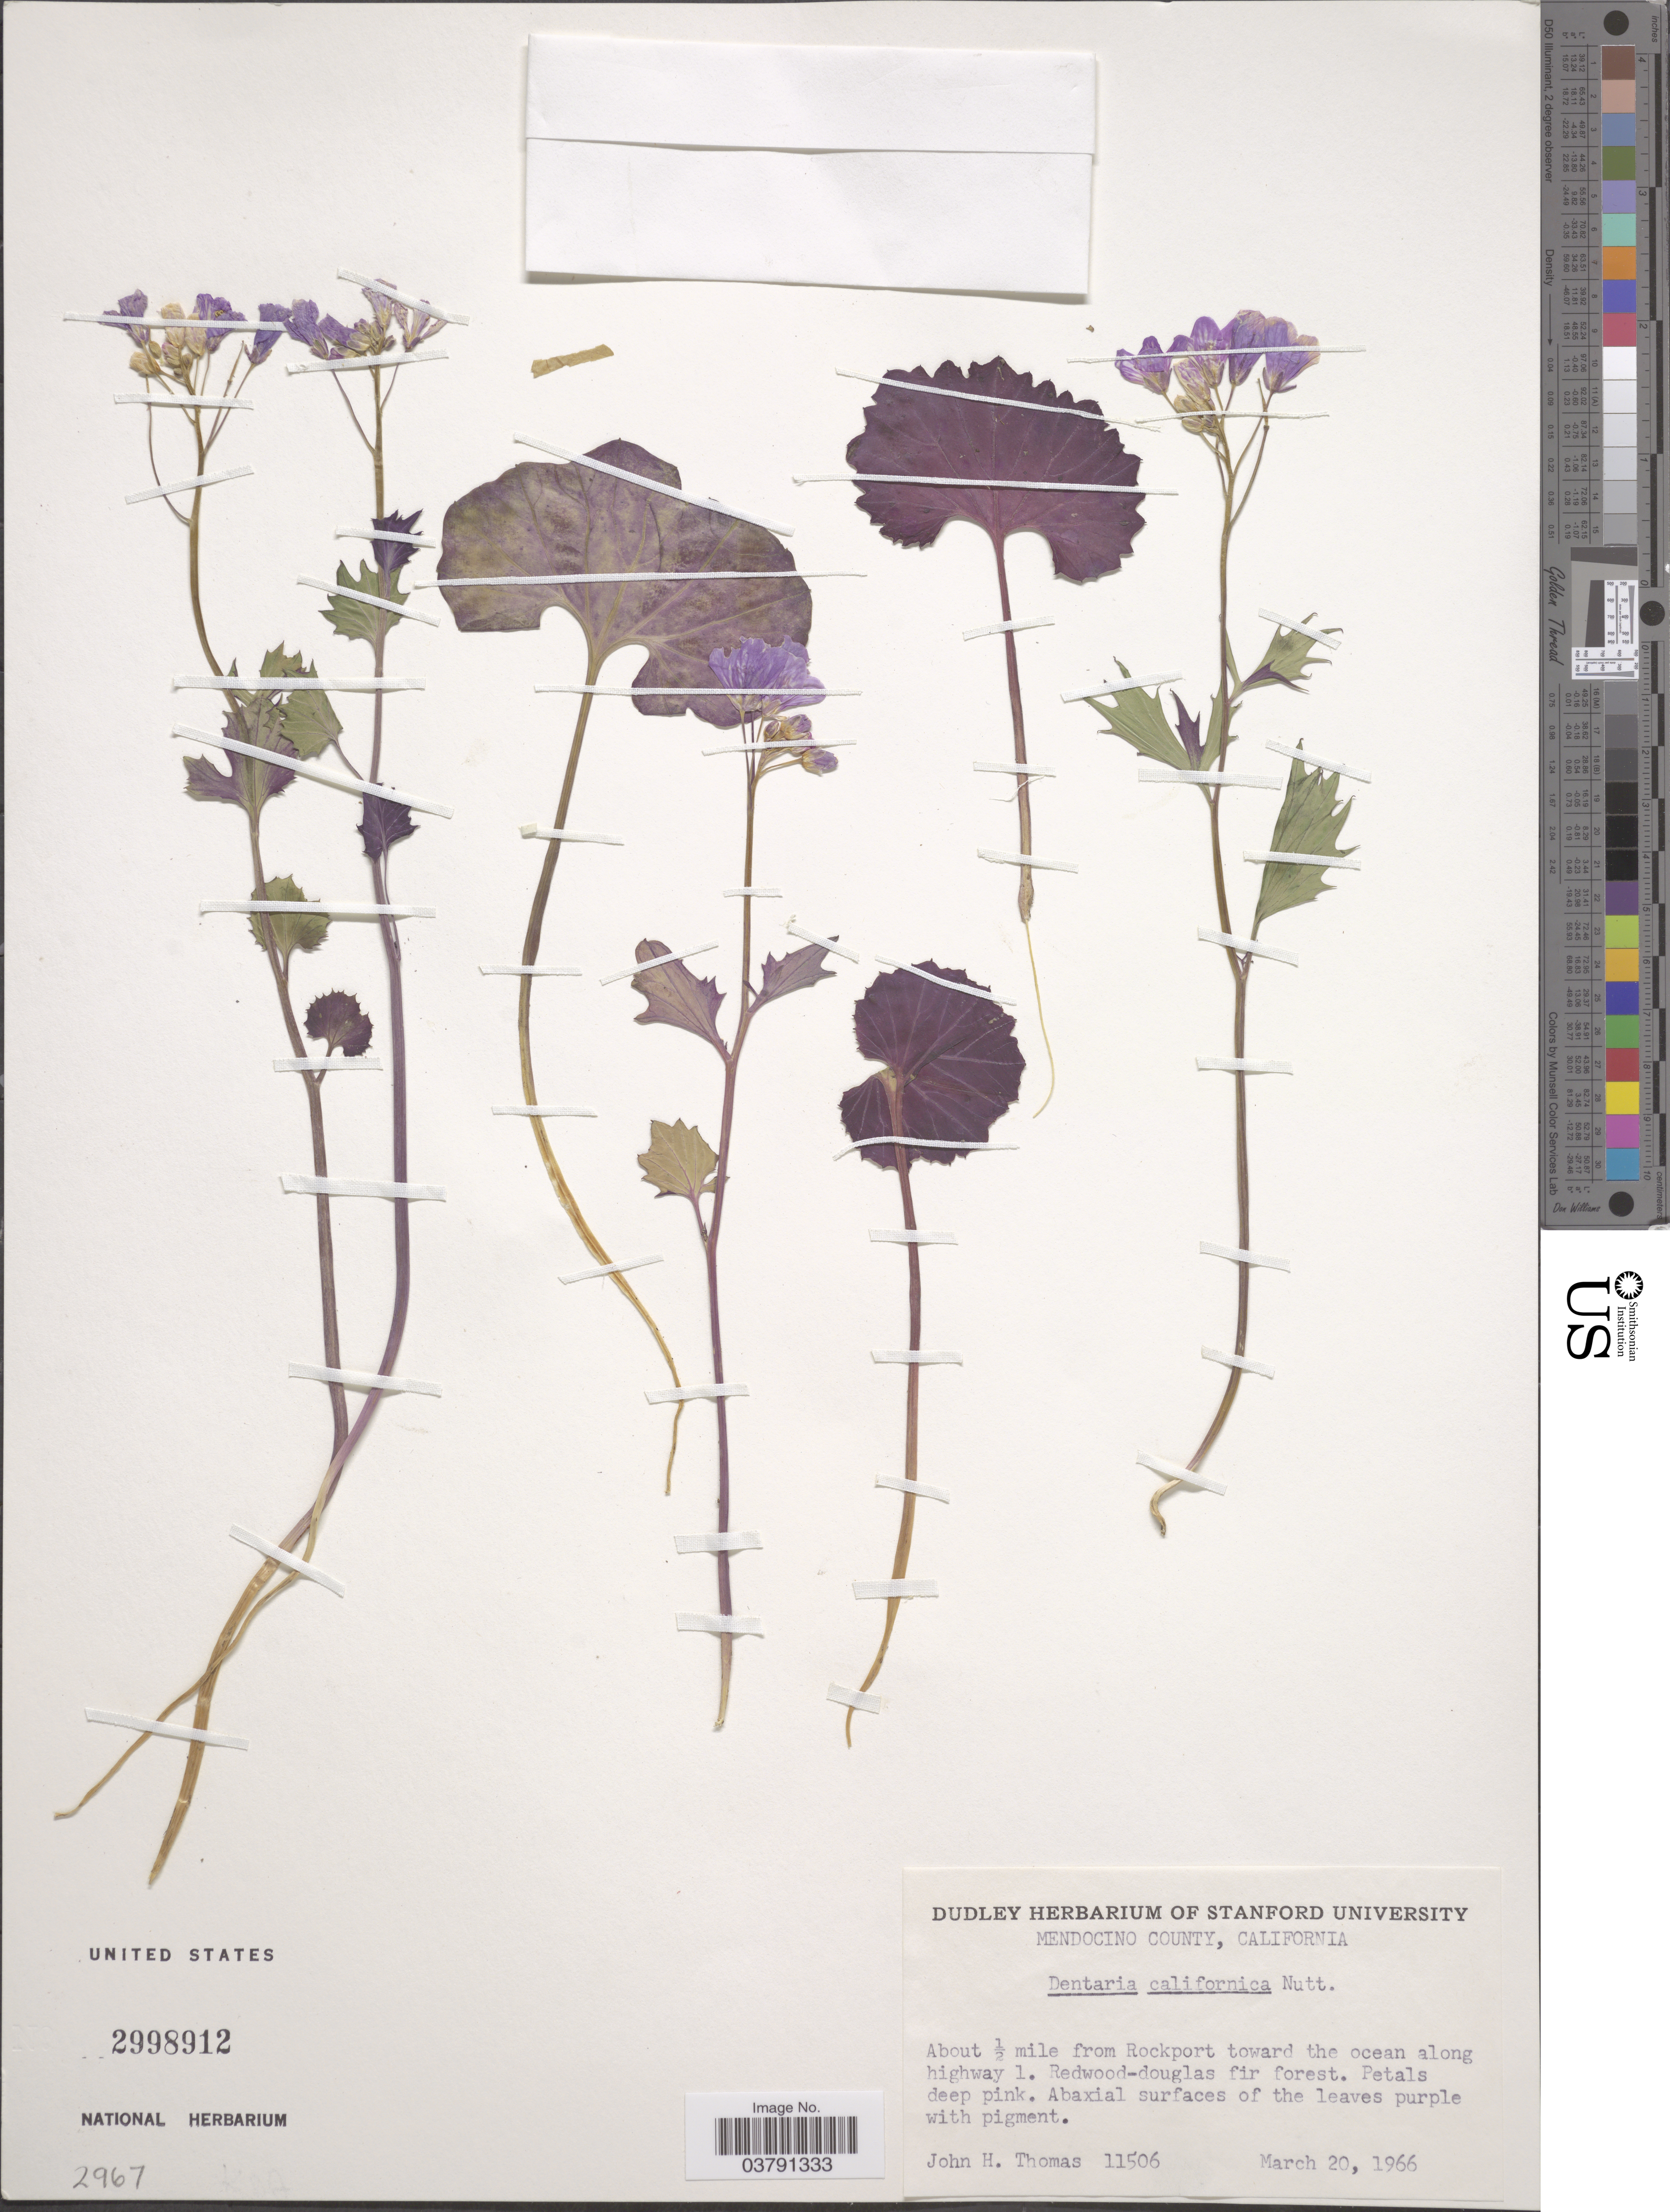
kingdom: Plantae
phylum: Tracheophyta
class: Magnoliopsida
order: Brassicales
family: Brassicaceae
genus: Dentaria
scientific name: Dentaria californica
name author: Nutt.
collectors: J. H. Thomas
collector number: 11506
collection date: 1966-03-20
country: United States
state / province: California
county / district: Mendocino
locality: Mendocino County. About ½ mile from Rockport toward the ocean along highway 1. Redwood-douglas fir forest.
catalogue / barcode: US 2998912